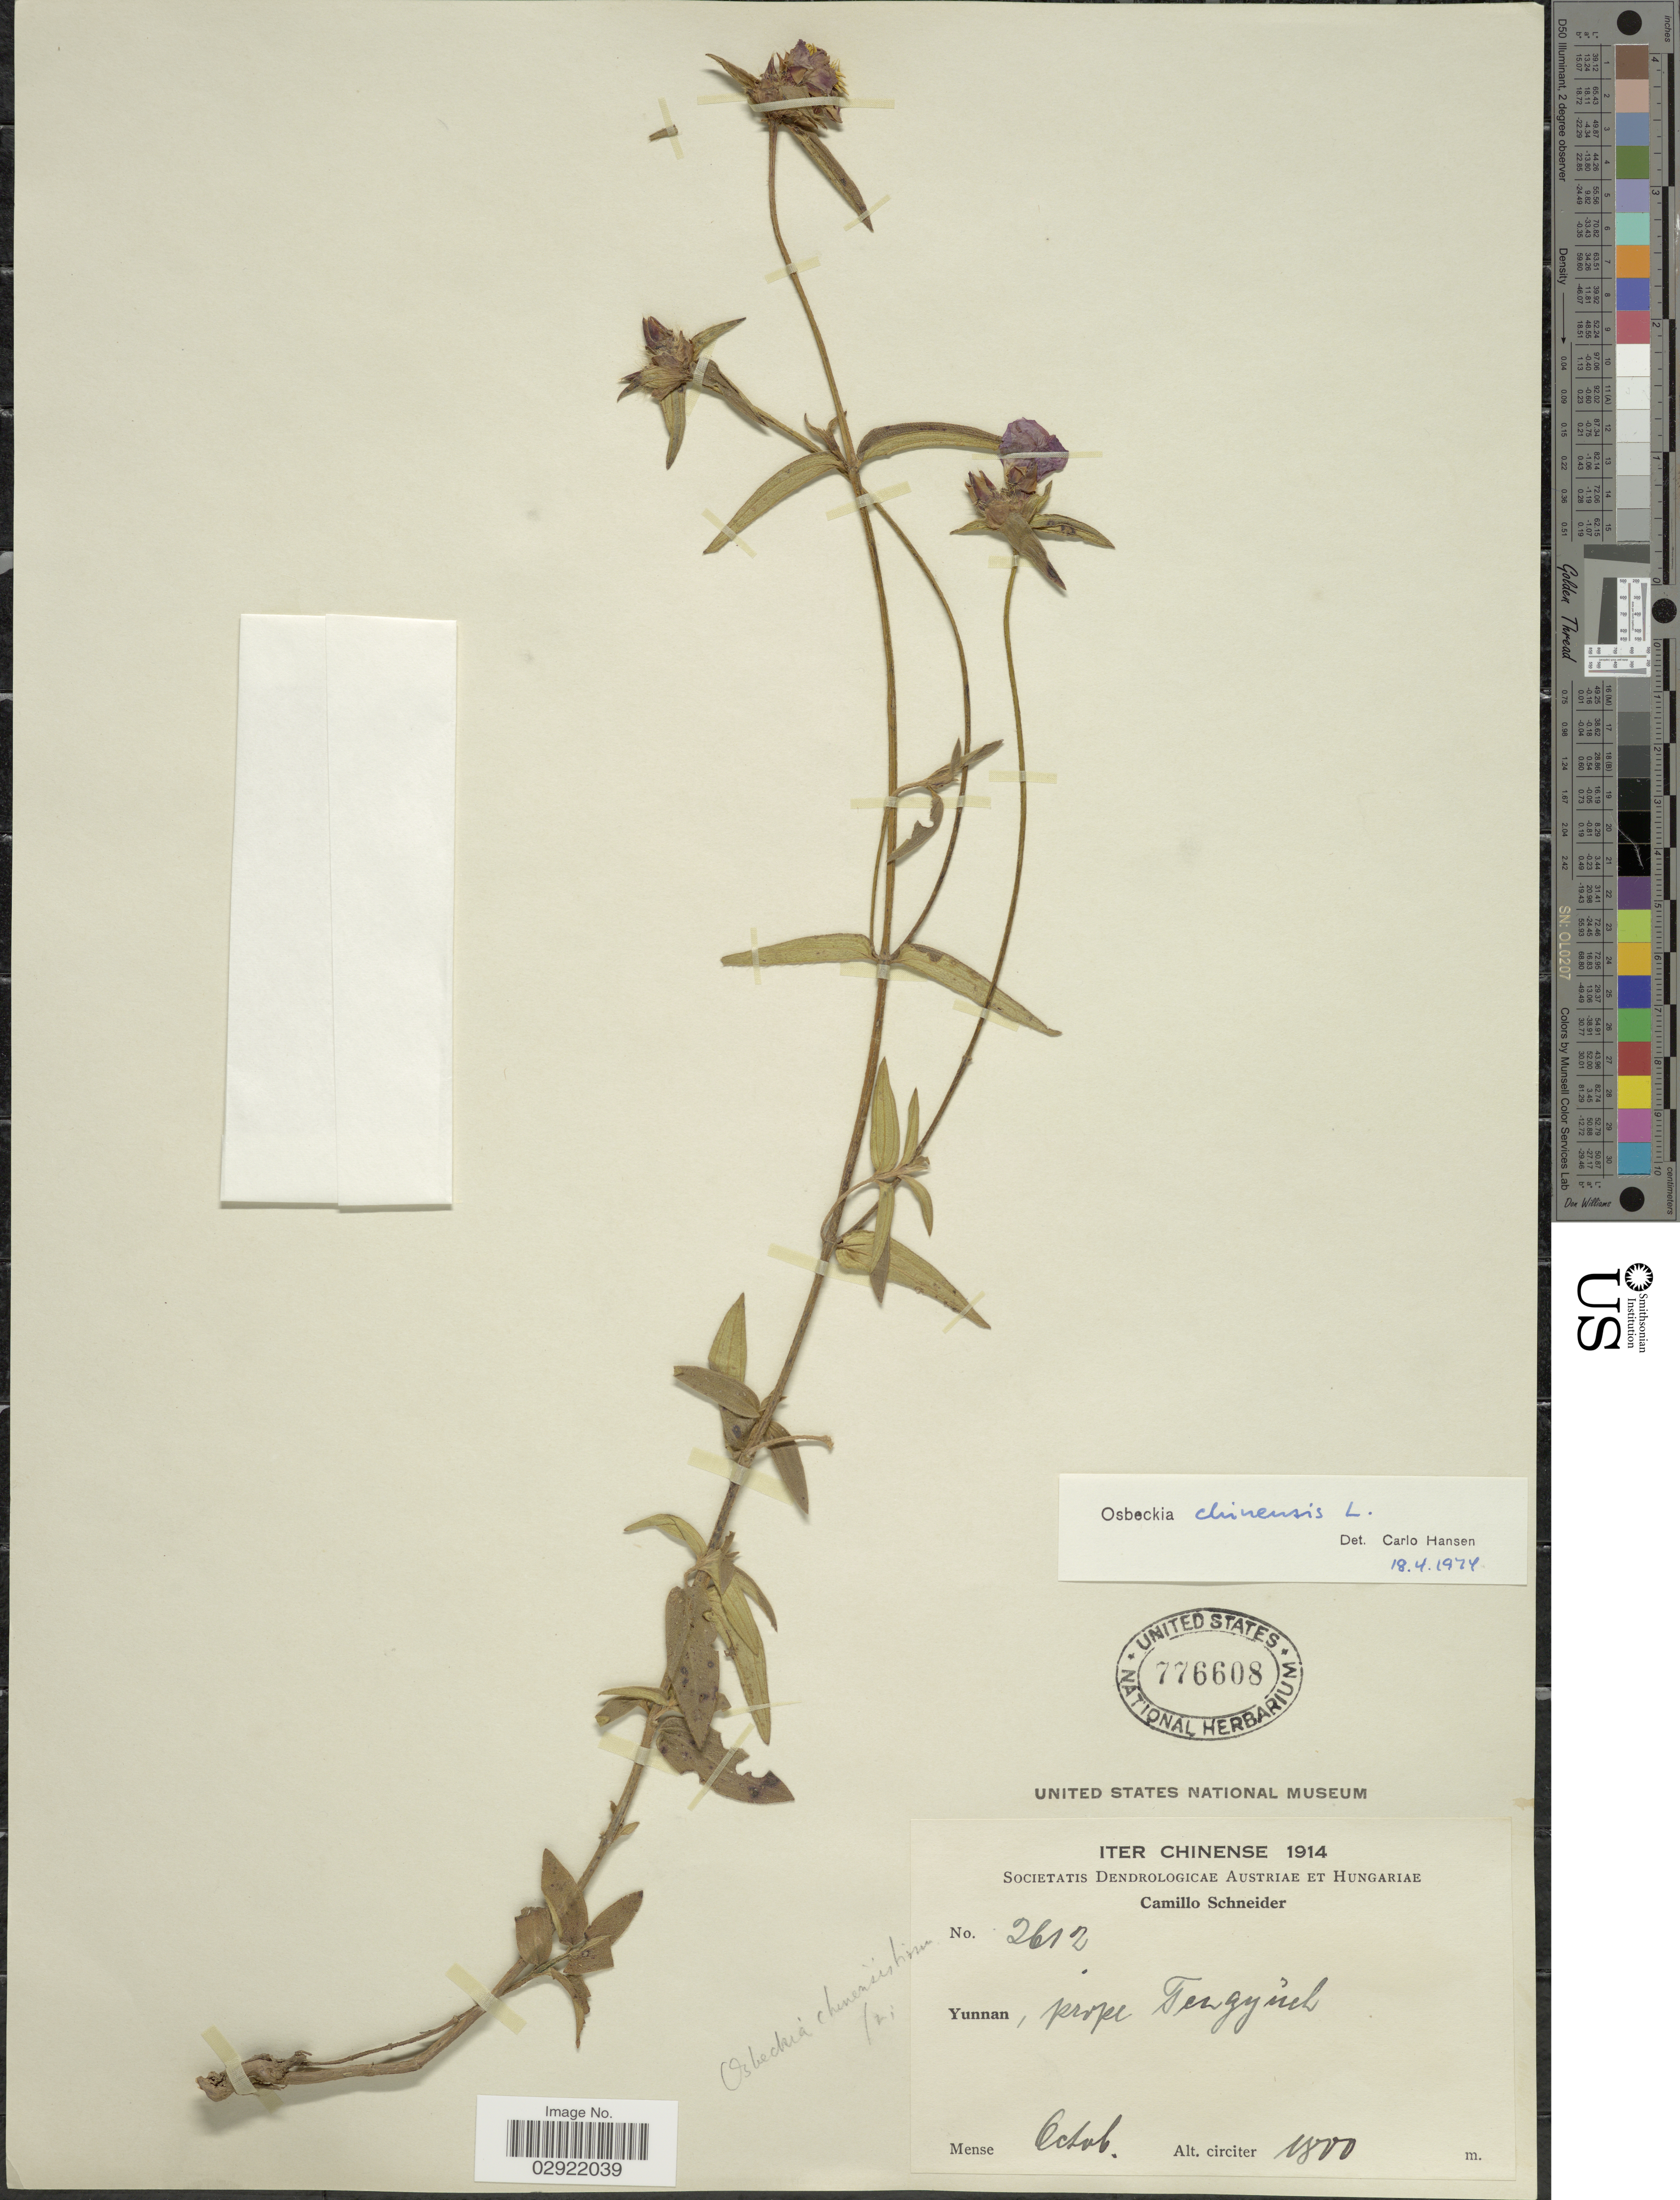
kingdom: Plantae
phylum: Tracheophyta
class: Magnoliopsida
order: Myrtales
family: Melastomataceae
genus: Osbeckia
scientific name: Osbeckia chinensis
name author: L.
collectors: C. K. Schneider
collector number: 2612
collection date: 1914-10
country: China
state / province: Yunnan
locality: Prope Tengyuck.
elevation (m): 1800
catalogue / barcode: US 776608